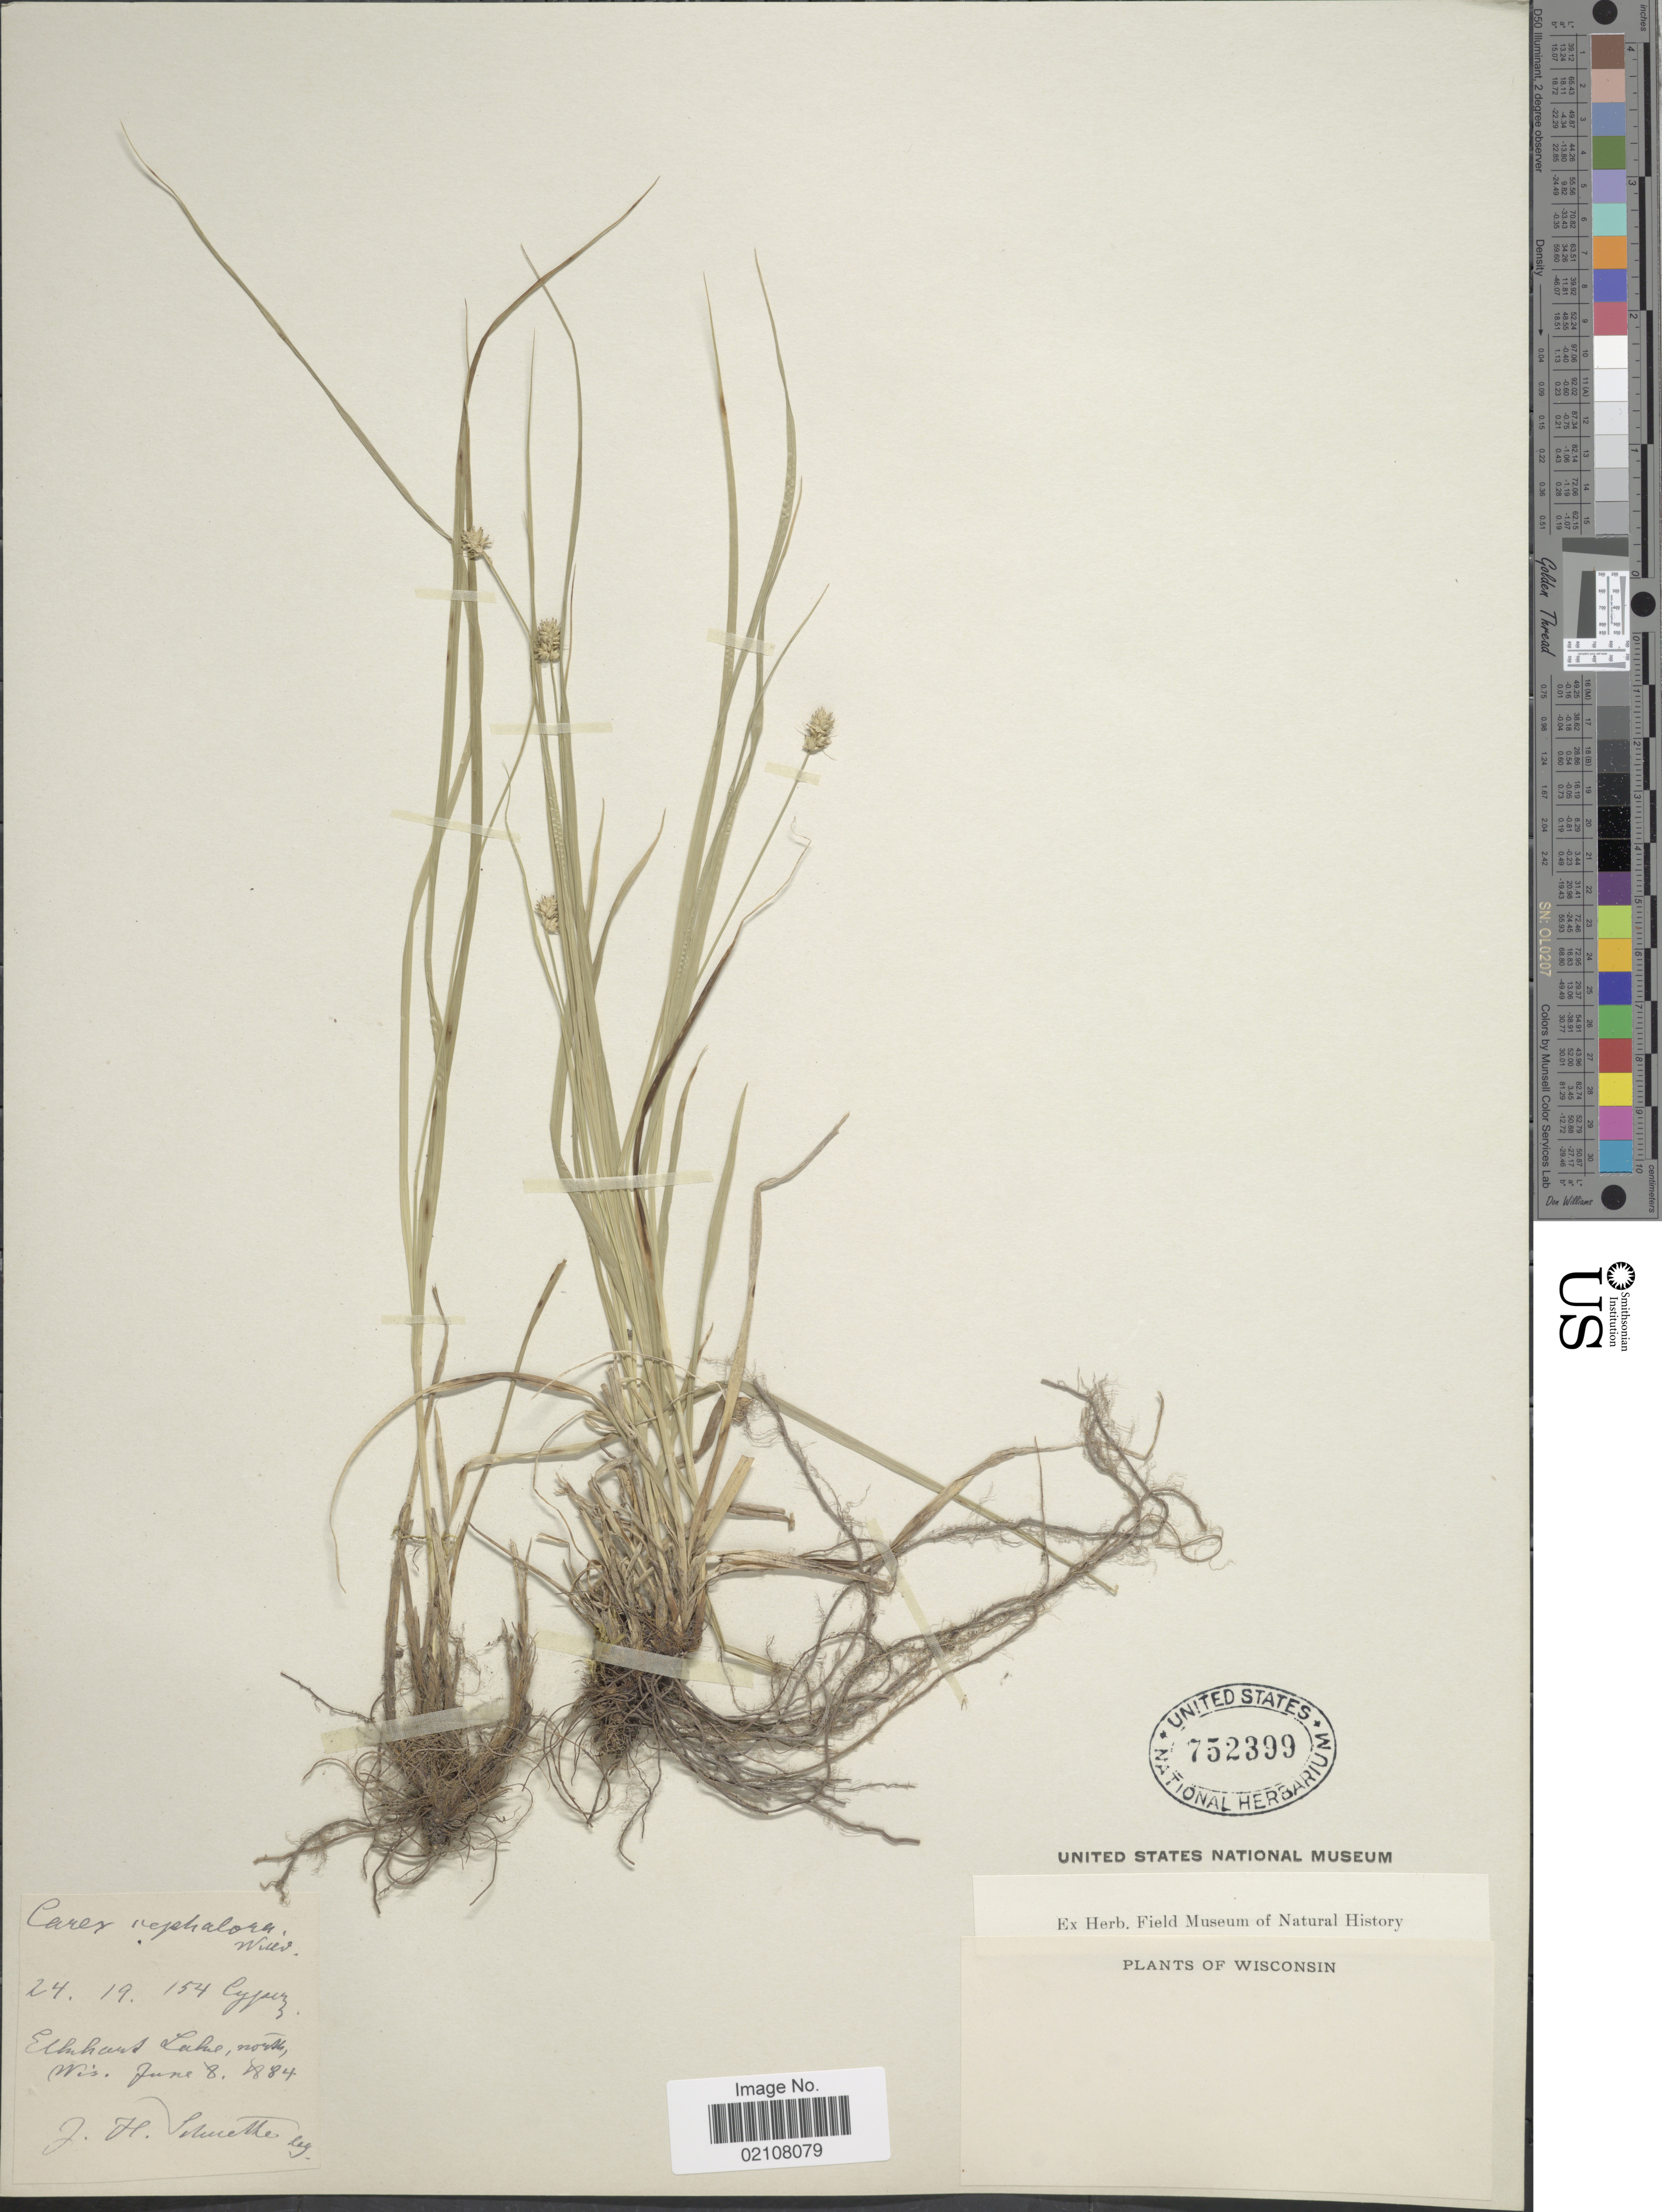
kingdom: Plantae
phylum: Tracheophyta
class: Liliopsida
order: Poales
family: Cyperaceae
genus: Carex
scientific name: Carex cephalophora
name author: Muhl. ex Willd.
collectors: J. H. Schuette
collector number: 24/19/154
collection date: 1884-06-08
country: United States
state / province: Wisconsin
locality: Elkmhaus Lake, north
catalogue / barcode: US 752399